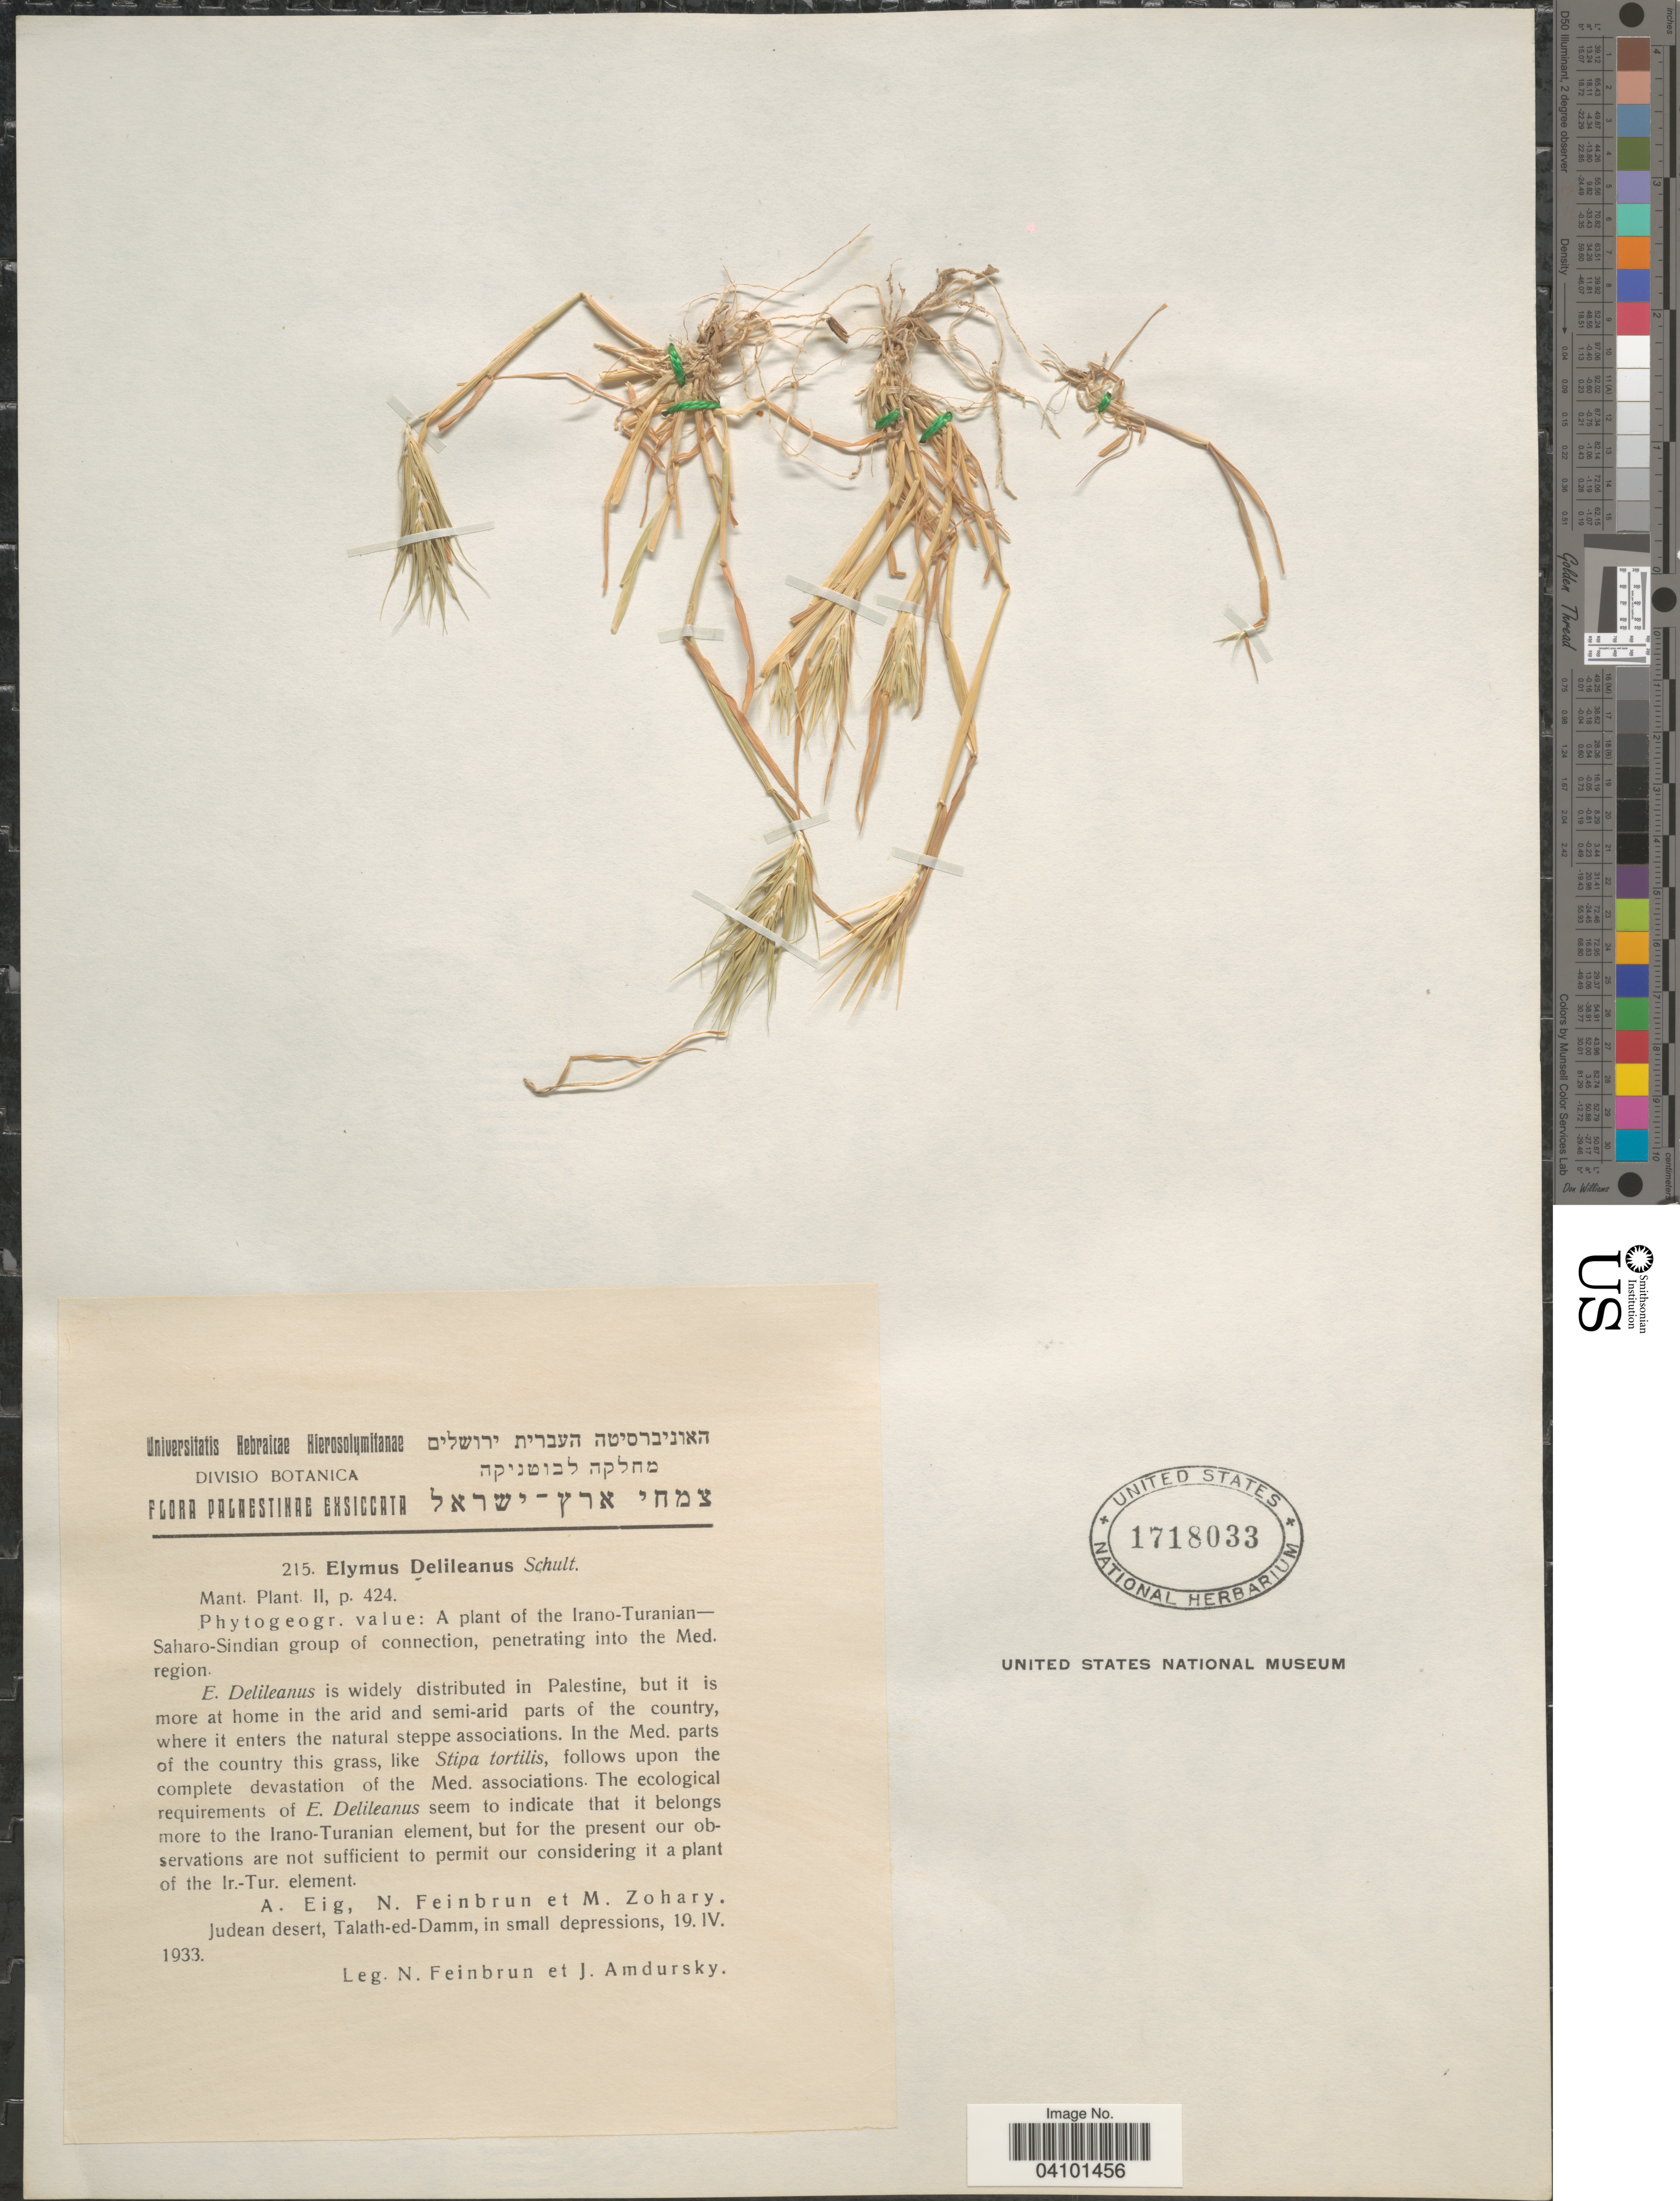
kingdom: Plantae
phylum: Tracheophyta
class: Liliopsida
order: Poales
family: Poaceae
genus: Crithopsis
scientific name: Crithopsis delileana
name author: (Schult.) Roshev.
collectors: N. Feinbrun & I. Amdursky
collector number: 215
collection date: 1933-04-19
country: Israel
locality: Palaestinae. Judean desert, Talath-ed-Damm, in small depressions.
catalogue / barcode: US 1718033